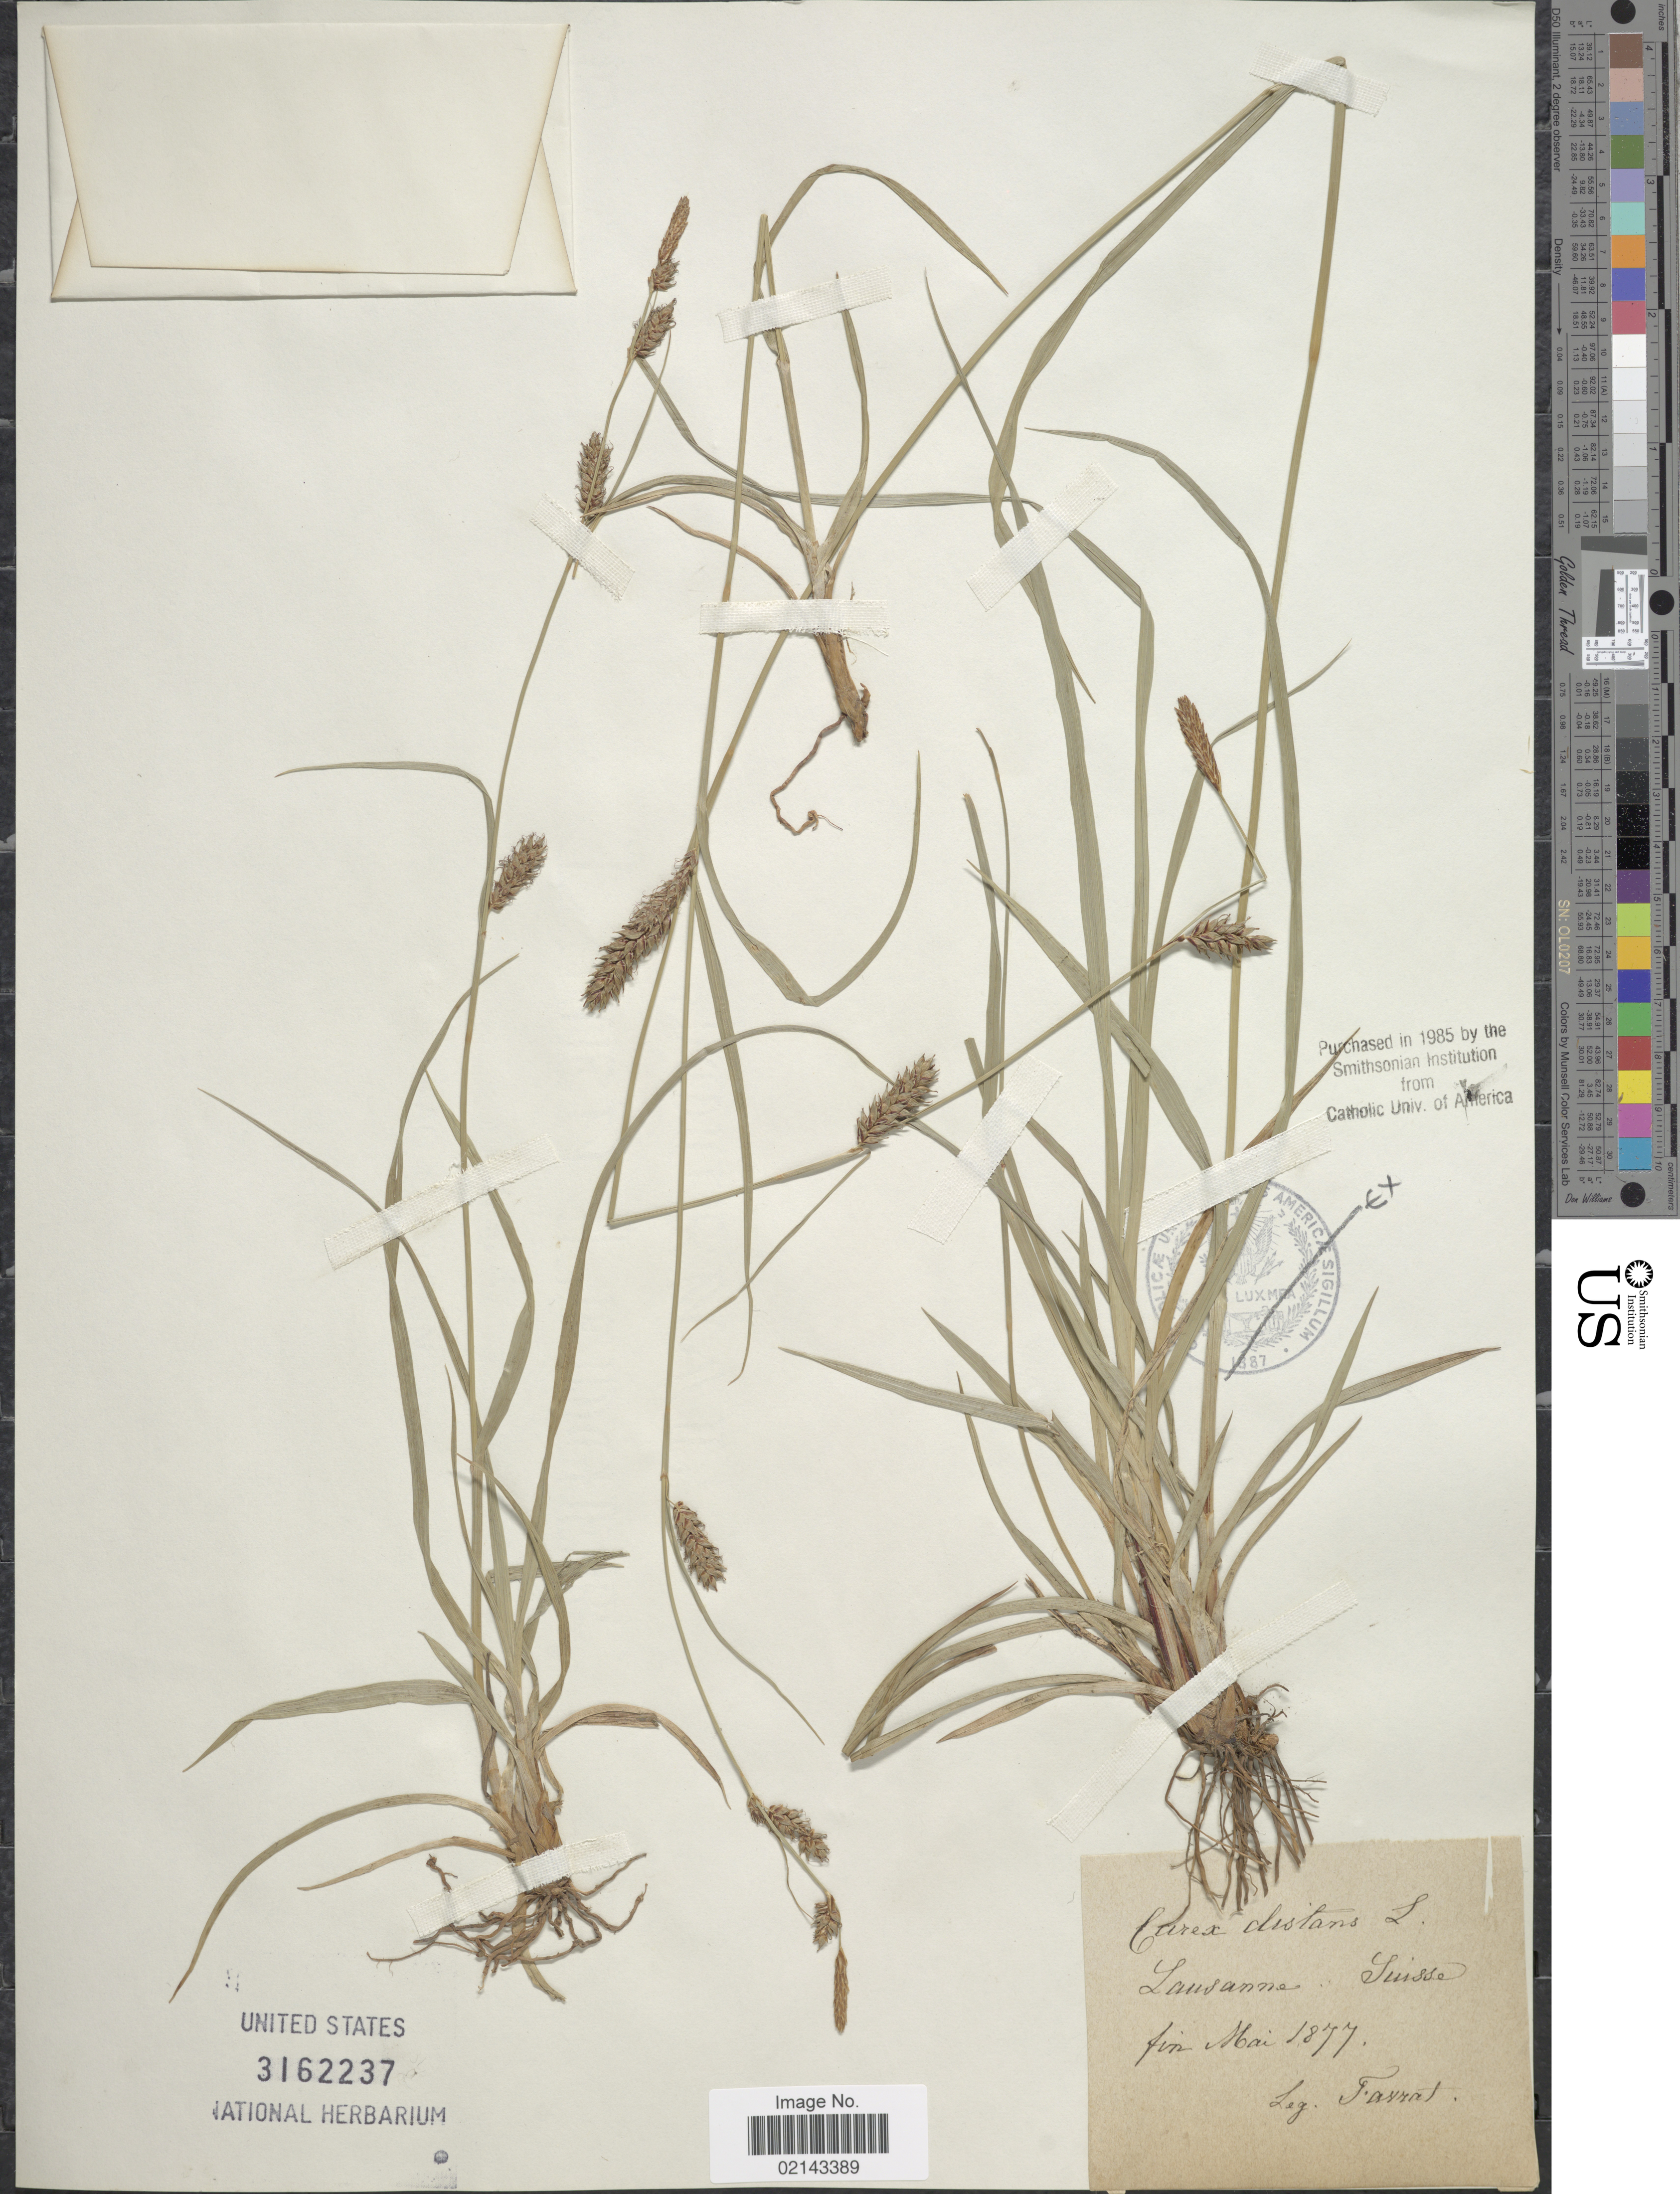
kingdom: Plantae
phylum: Tracheophyta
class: Liliopsida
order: Poales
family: Cyperaceae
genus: Carex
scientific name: Carex distans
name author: L.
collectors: L. Favrat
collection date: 1877-05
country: Switzerland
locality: Lansanne., Suisse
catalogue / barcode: US 3162237